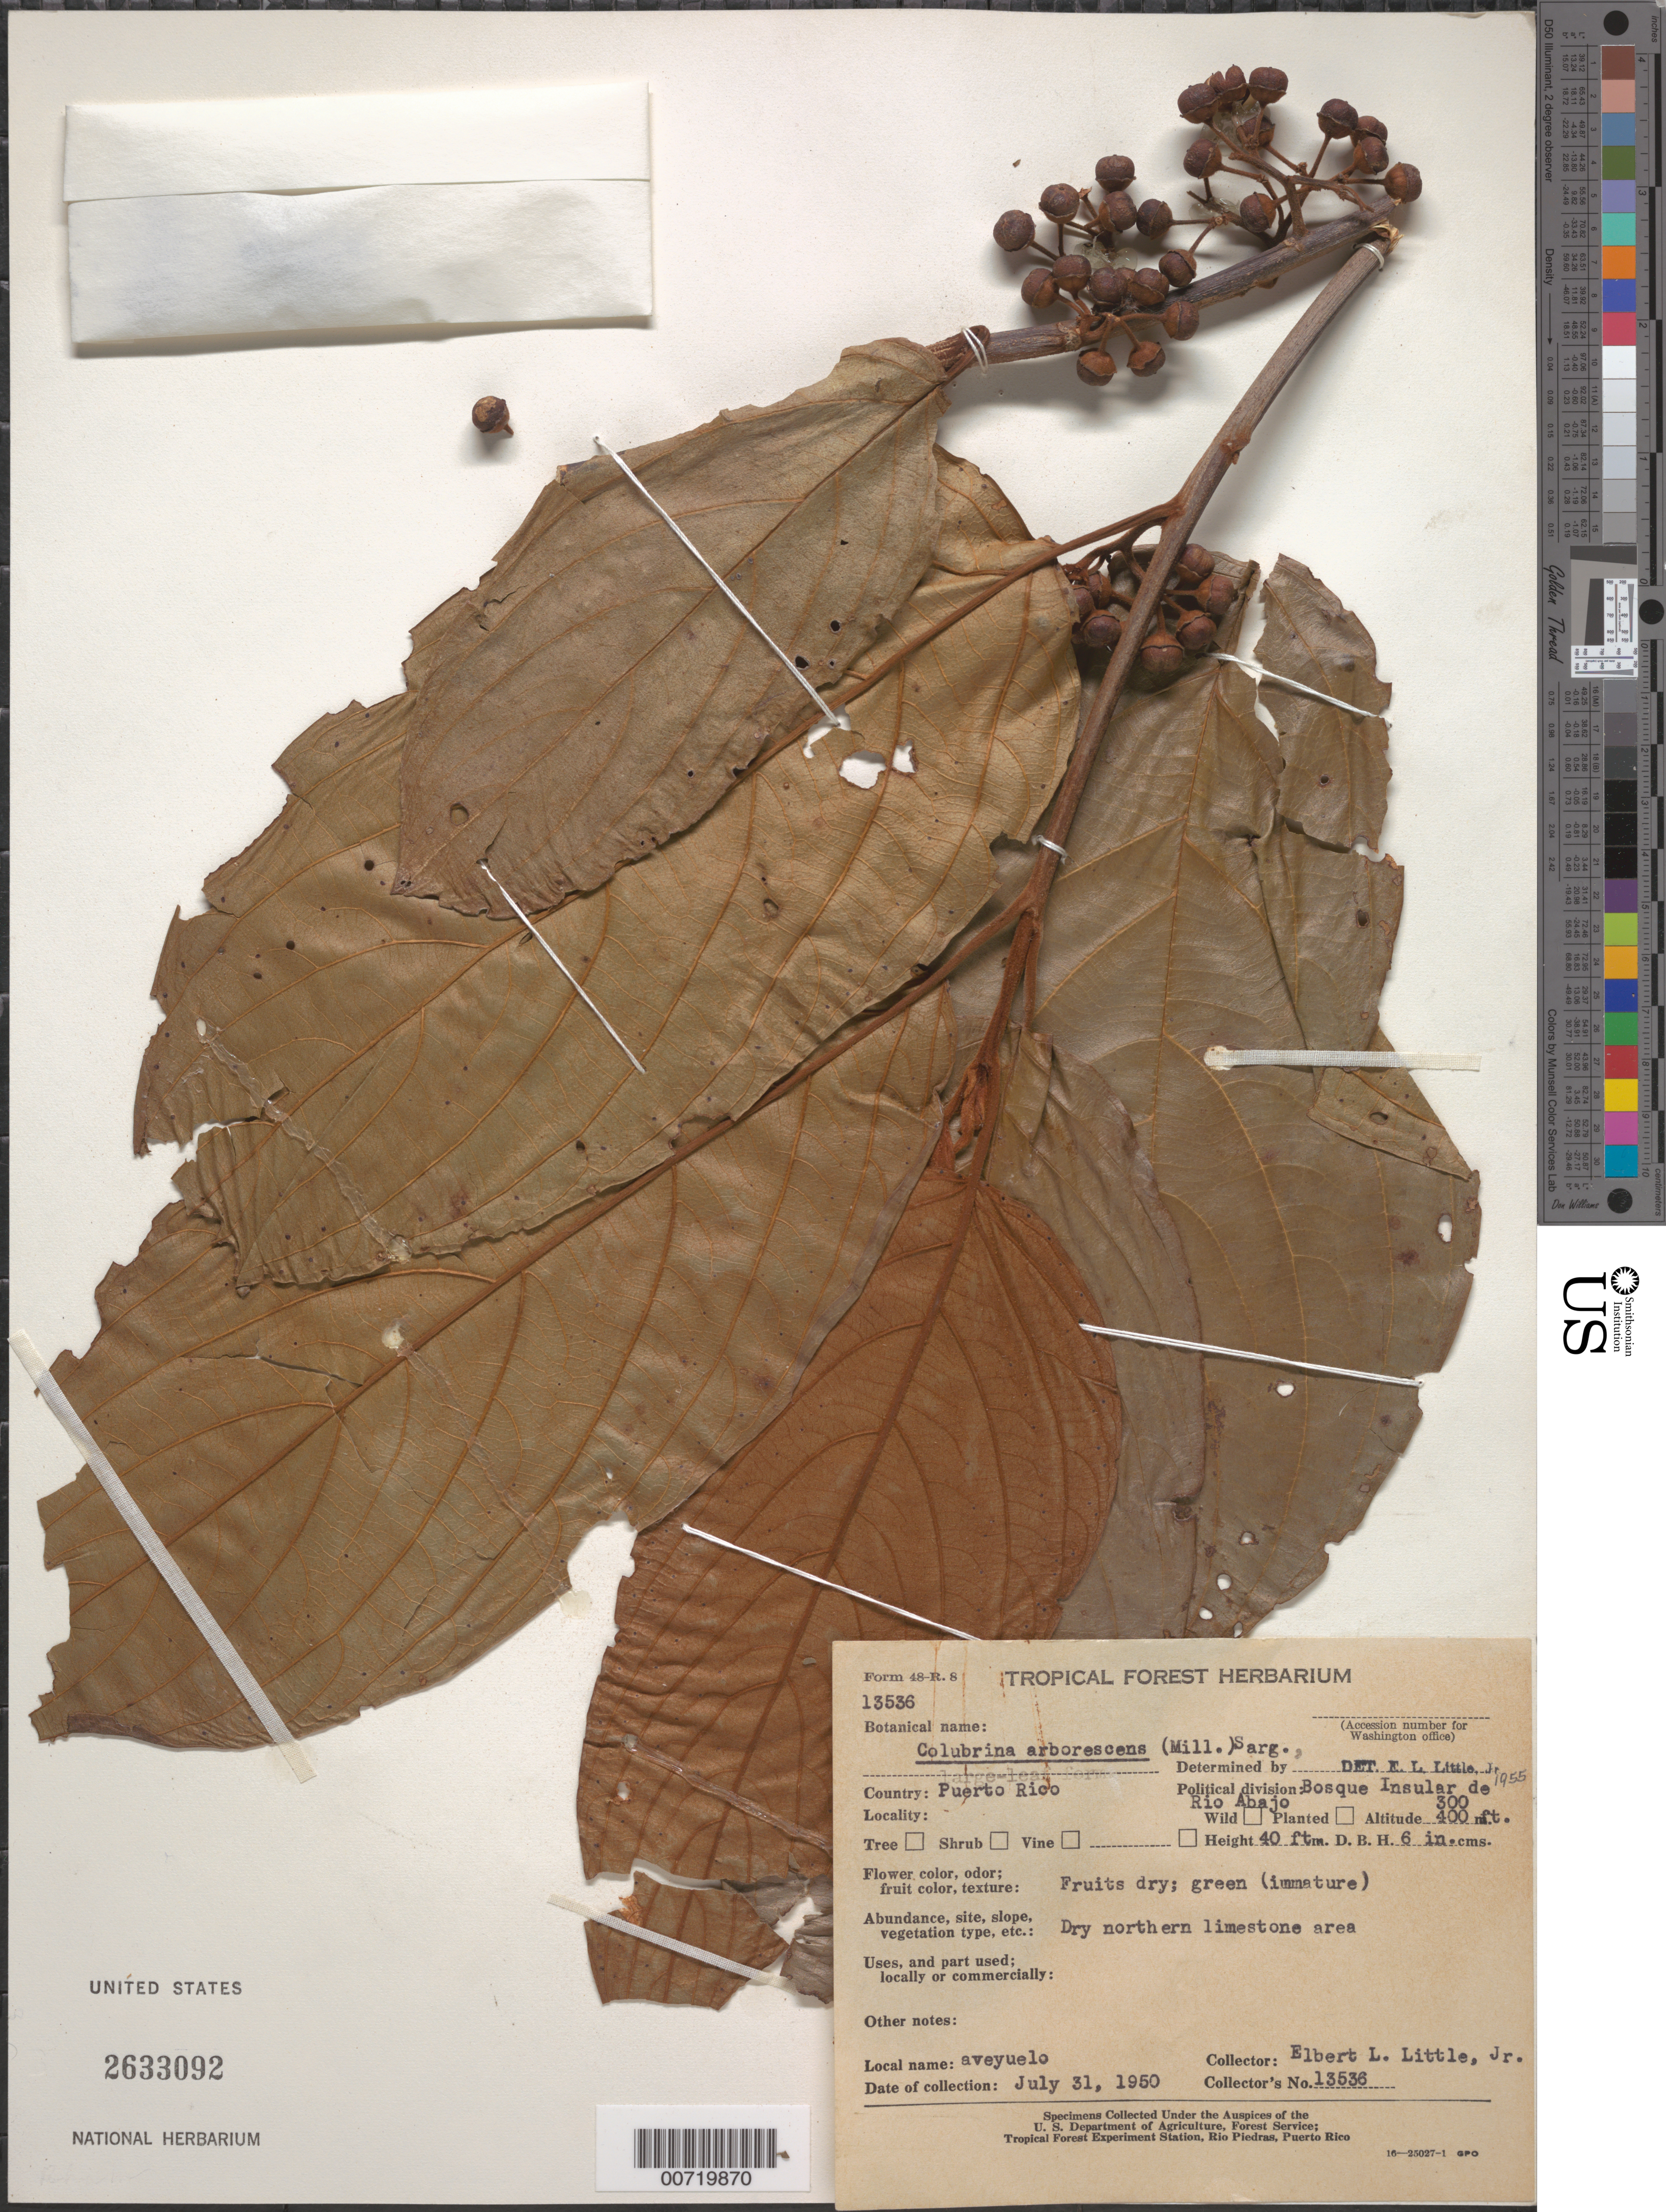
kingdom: Plantae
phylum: Tracheophyta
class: Magnoliopsida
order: Rosales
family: Rhamnaceae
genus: Colubrina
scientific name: Colubrina arborescens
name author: (Mill.) Sarg.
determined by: Little, Elbert L., Jr., (FSSR), United States Department of Agriculture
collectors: E. L. Little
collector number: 13536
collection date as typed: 31 Jul 1950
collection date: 1950-07-31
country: Puerto Rico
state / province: Arecibo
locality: Bosque Insular de Río Abajo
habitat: Dry northern limestone area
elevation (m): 91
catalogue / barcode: US 2633092